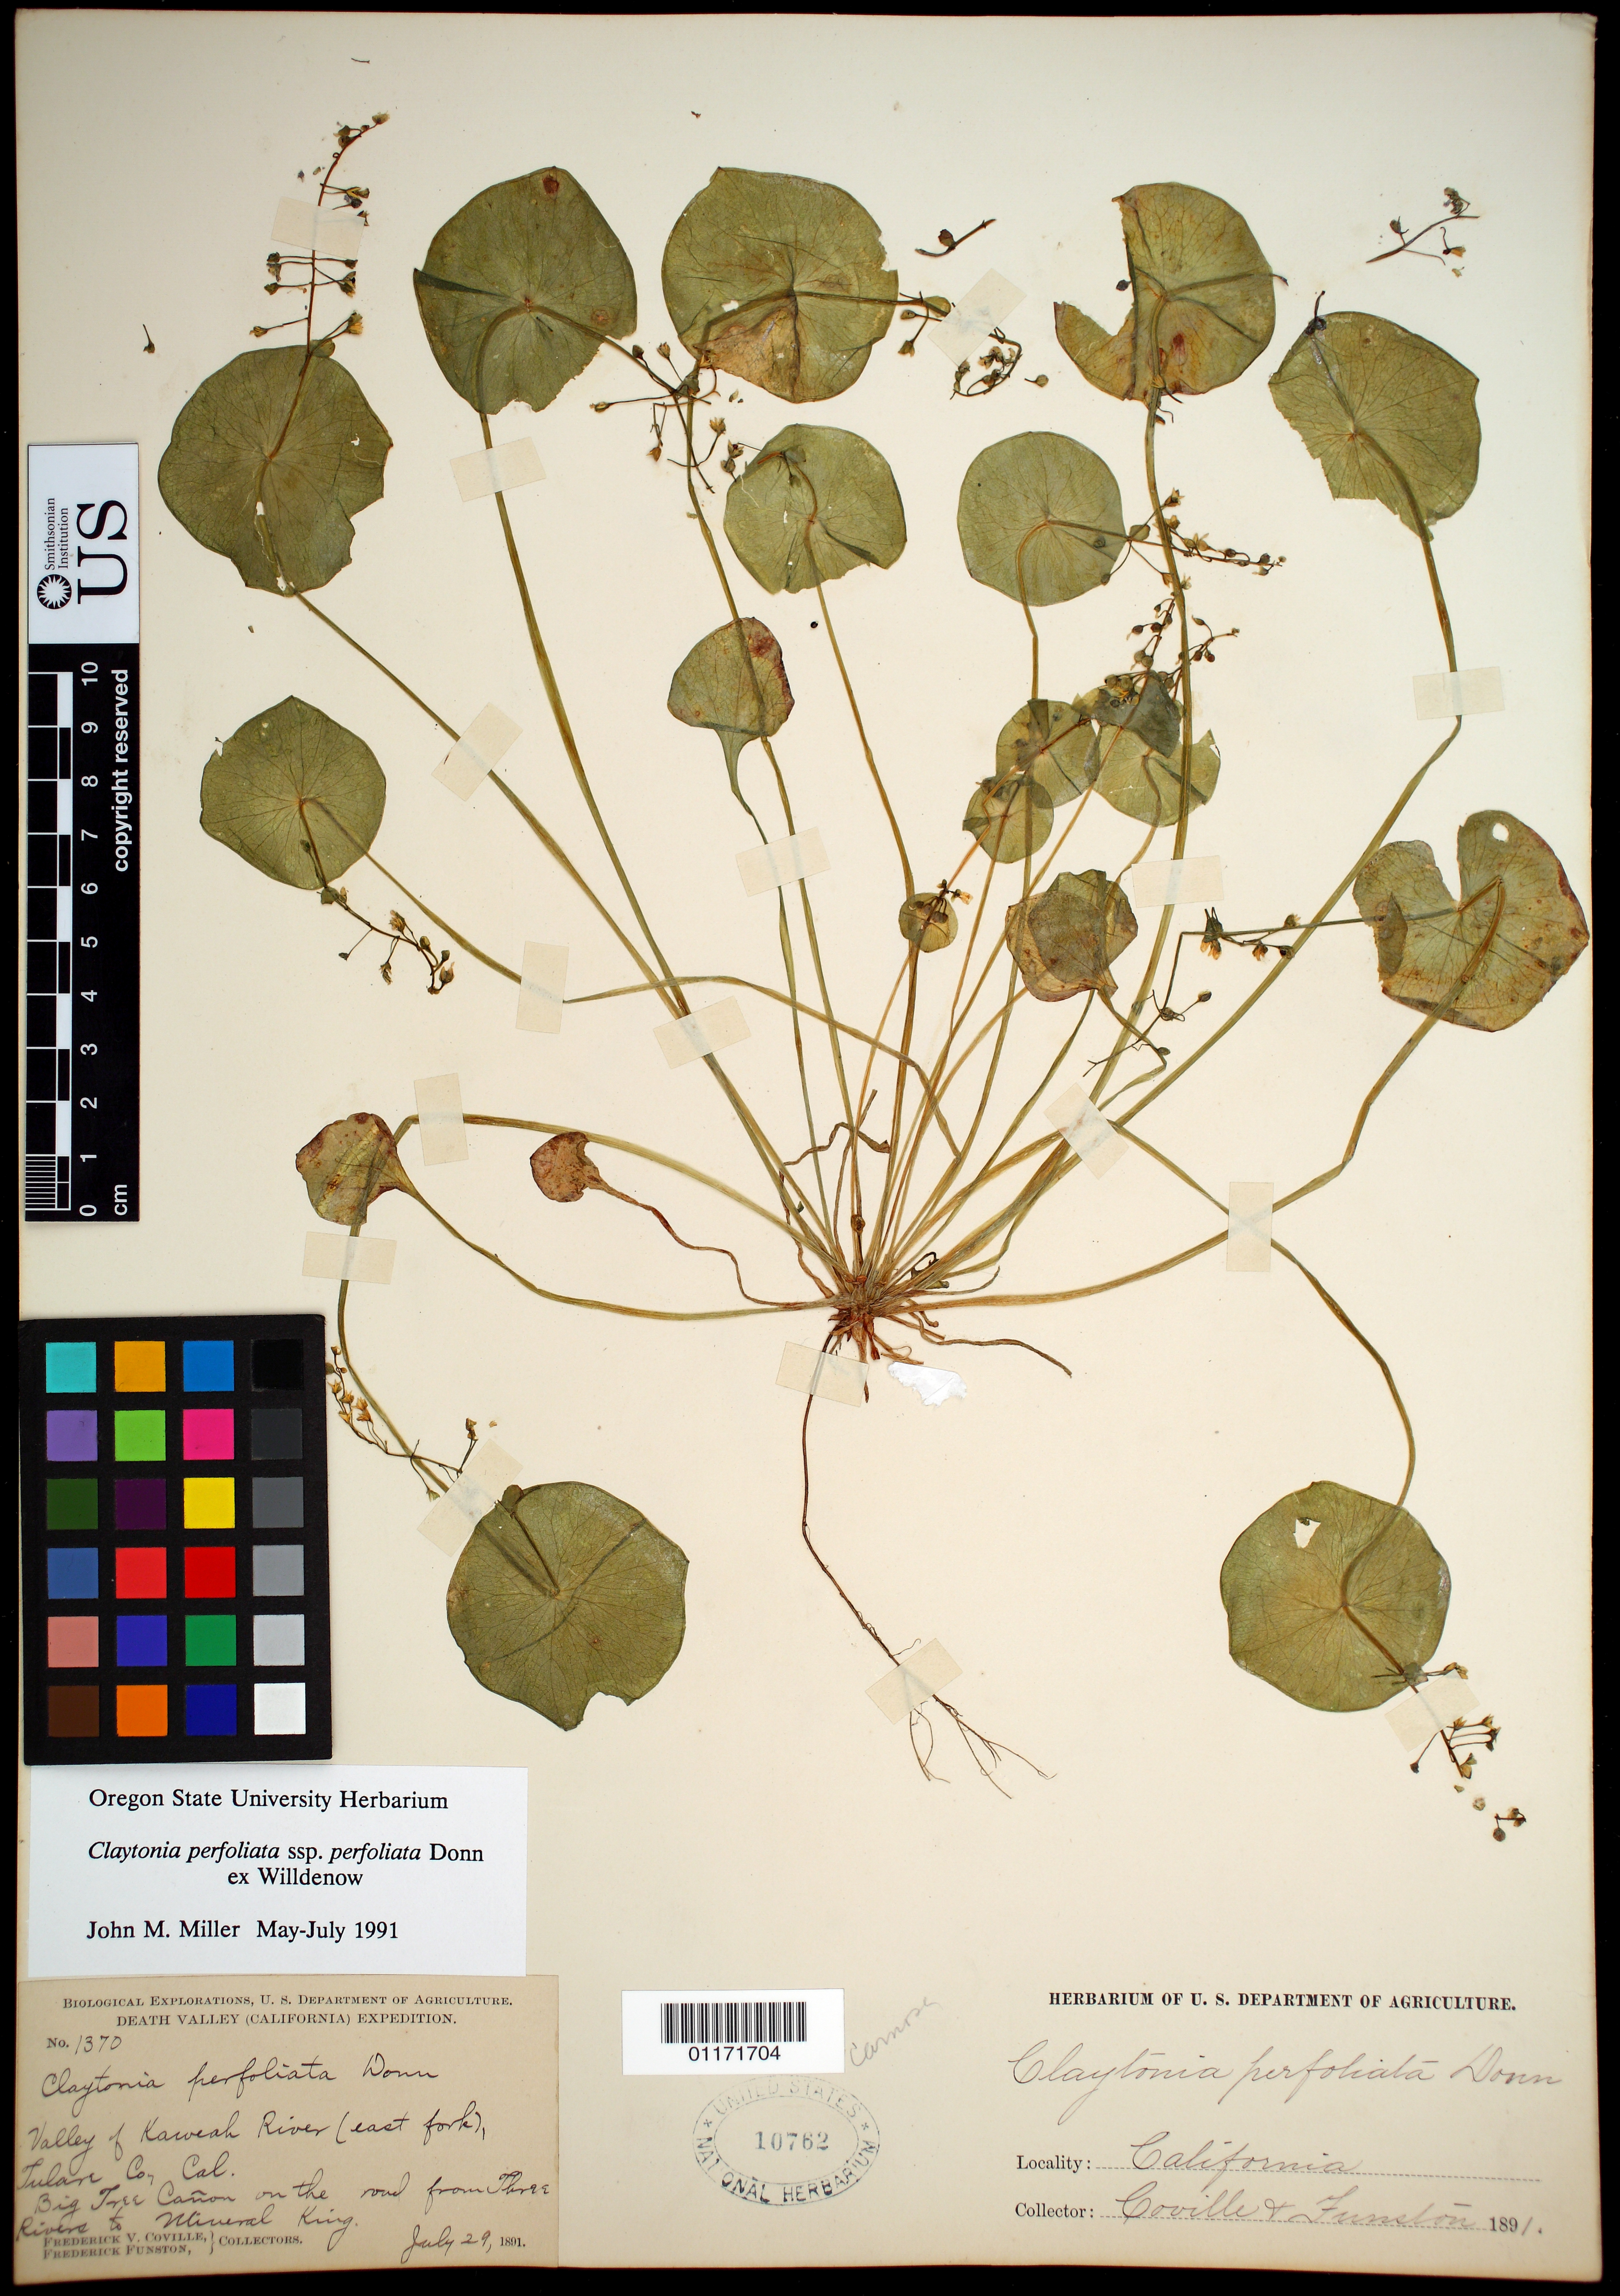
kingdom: Plantae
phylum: Tracheophyta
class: Magnoliopsida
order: Caryophyllales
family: Montiaceae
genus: Claytonia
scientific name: Claytonia perfoliata subsp. perfoliata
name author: Donn ex Willd.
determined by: Miller, John M.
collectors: F. V. Coville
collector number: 1370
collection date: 1891-07-29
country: United States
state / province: California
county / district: Tulare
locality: Valley of Kaweah River (east fork). Big Tree Canyon, on the road from Three Rivers to Mineral King.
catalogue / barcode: US 10762